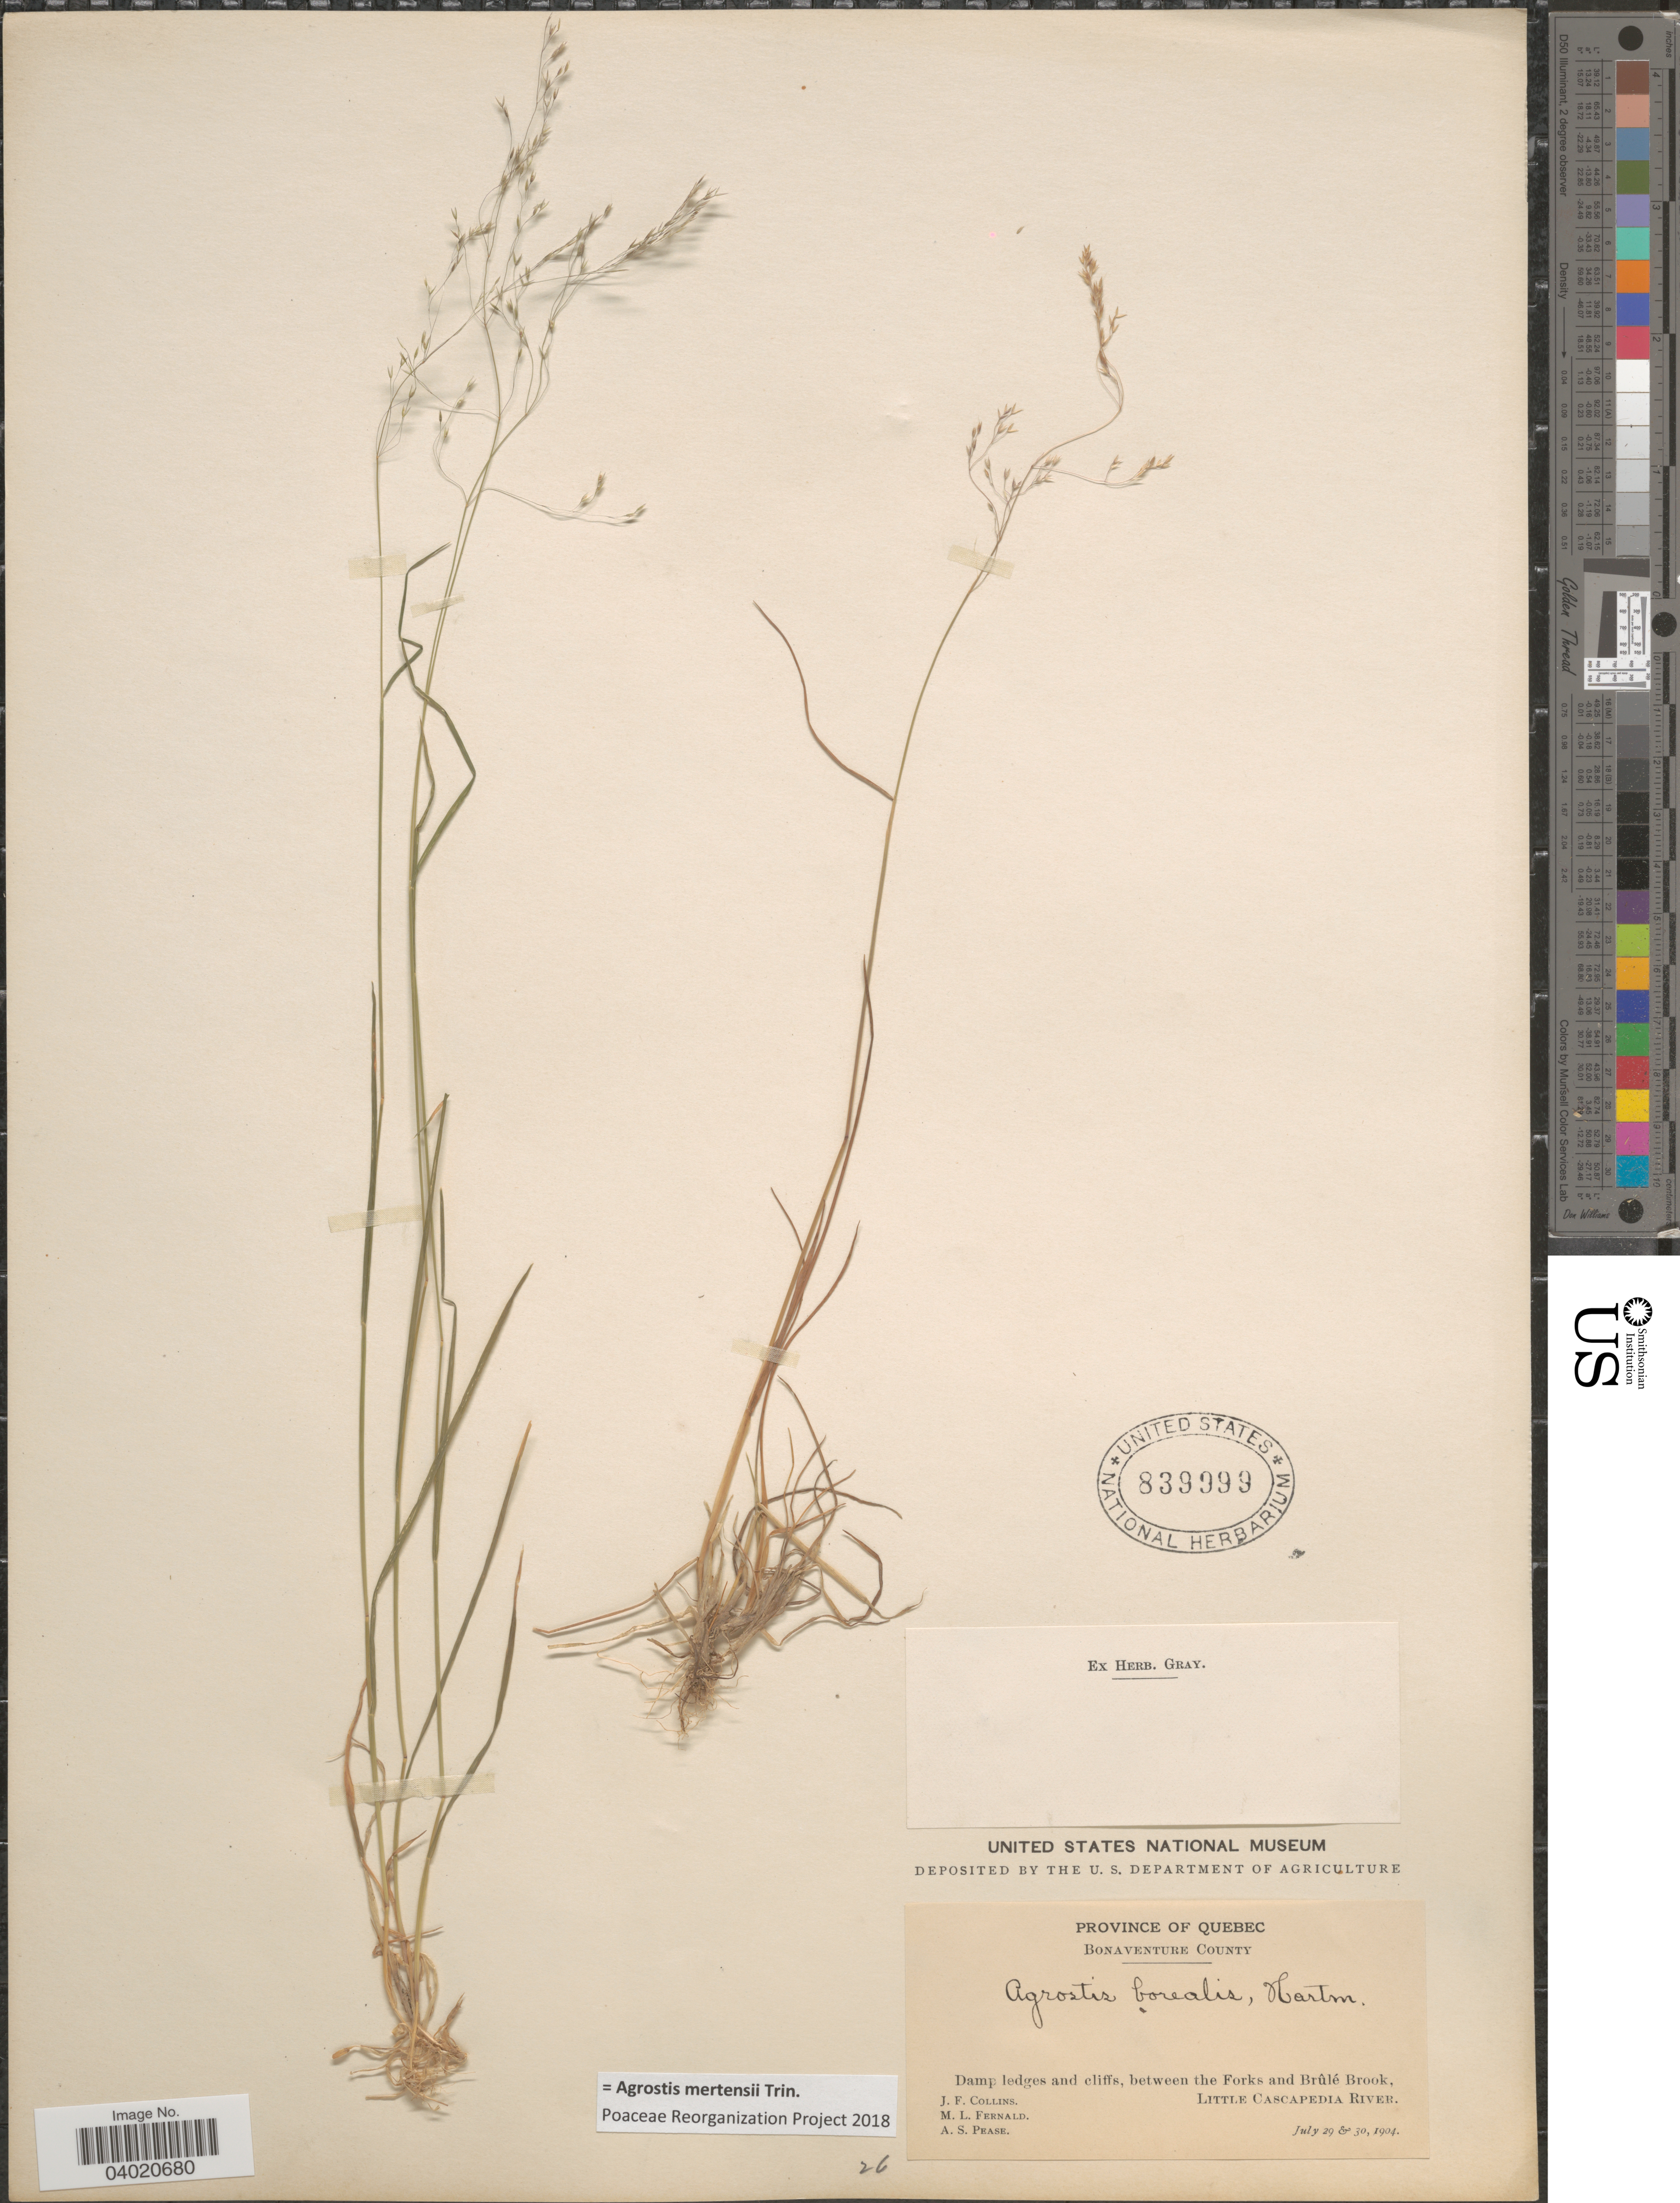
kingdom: Plantae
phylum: Tracheophyta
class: Liliopsida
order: Poales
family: Poaceae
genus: Agrostis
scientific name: Agrostis mertensii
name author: Trin.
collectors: J. Collins, M. L. Fernald & A. S. Pease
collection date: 1904-07-29/1904-07-30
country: Canada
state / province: Quebec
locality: Bonaventure County. Damp ledges and cliffs, between the Forks and Brûlé Brook, Little Cascapedia River.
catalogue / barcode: US 839999